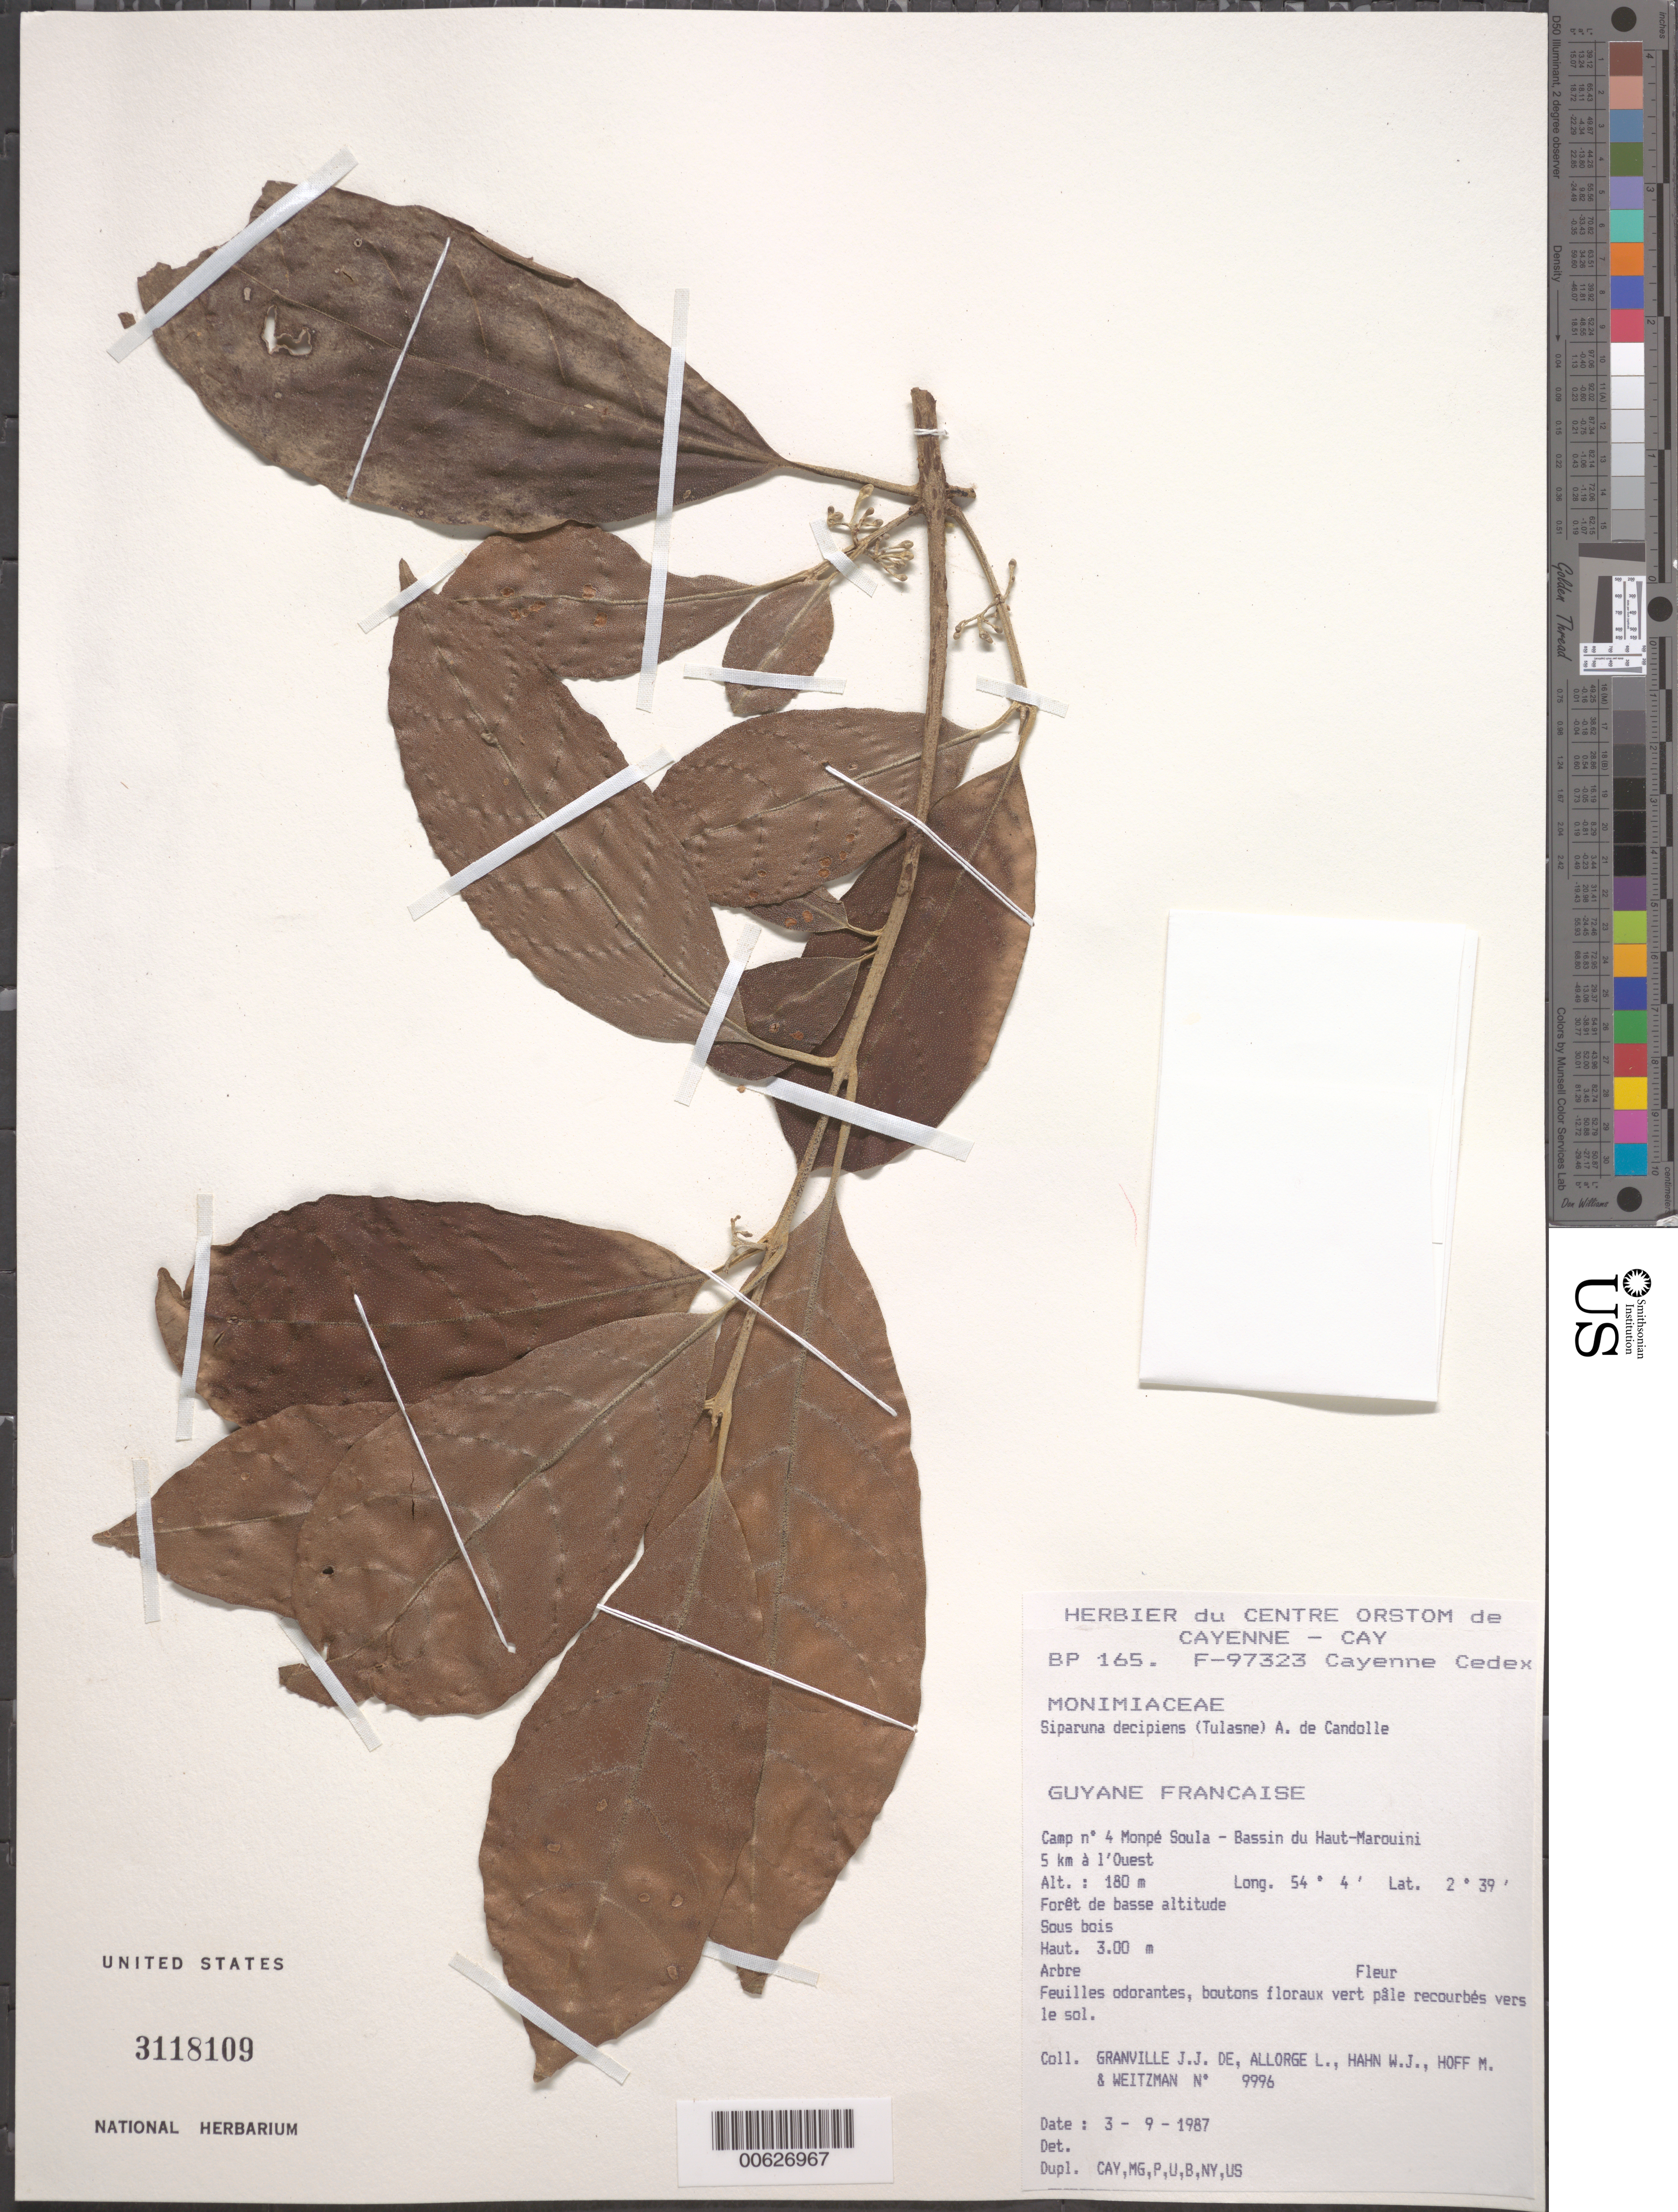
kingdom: Plantae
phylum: Tracheophyta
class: Magnoliopsida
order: Laurales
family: Siparunaceae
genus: Siparuna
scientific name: Siparuna decipiens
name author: (Tul.) A. DC.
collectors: J.-J. de Granville, L. Allorge, W. J. Hahn, M. Hoff & A. L. Weitzman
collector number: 9996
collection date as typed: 3-Sep-87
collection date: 1987-09-03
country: French Guiana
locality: Monpé Soula, Camp #4, Bassin du Haut-Marouini, 5 km to W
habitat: Forêt de basse altitude, sous bois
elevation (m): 180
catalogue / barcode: US 3118109